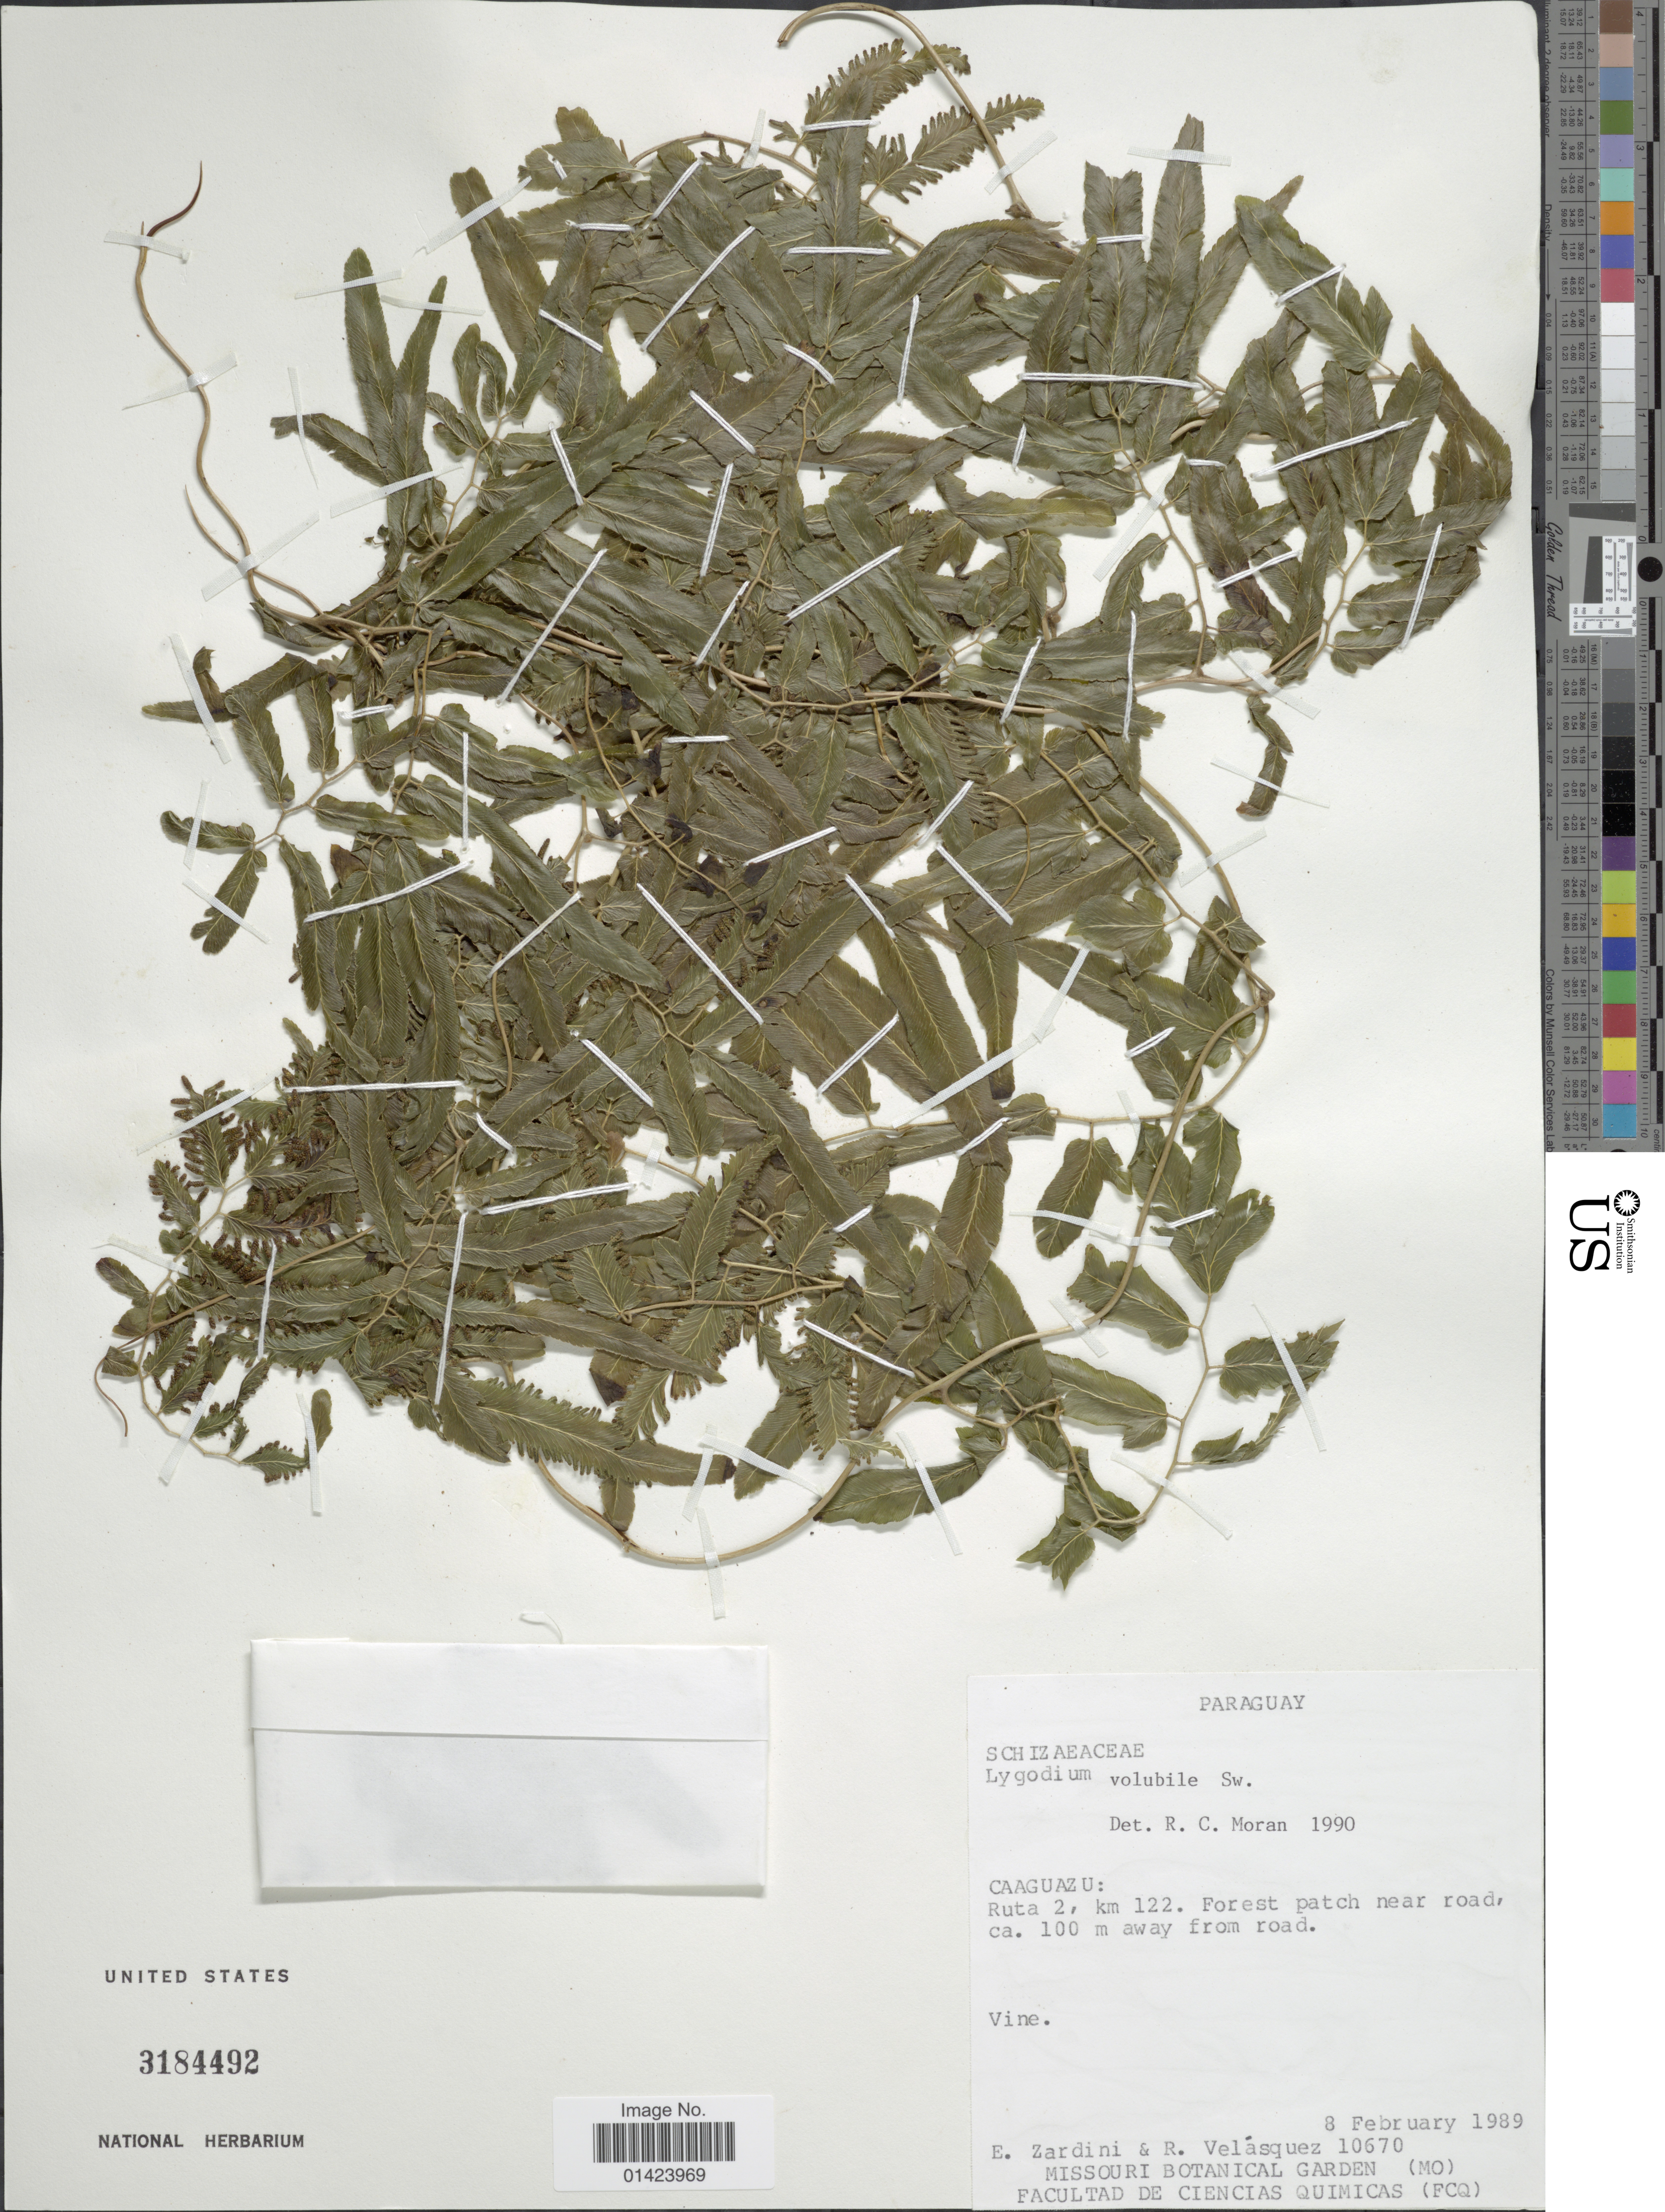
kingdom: Plantae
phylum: Tracheophyta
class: Polypodiopsida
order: Schizaeales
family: Lygodiaceae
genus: Lygodium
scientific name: Lygodium volubile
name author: Sw.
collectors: E. M. Zardini & R. Velasco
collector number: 10670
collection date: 1989-02-08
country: Paraguay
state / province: Caaguazu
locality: Caaguazu: Ruta 2, km 122, forest patch near road, ca. 100m away from road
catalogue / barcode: US 3184492